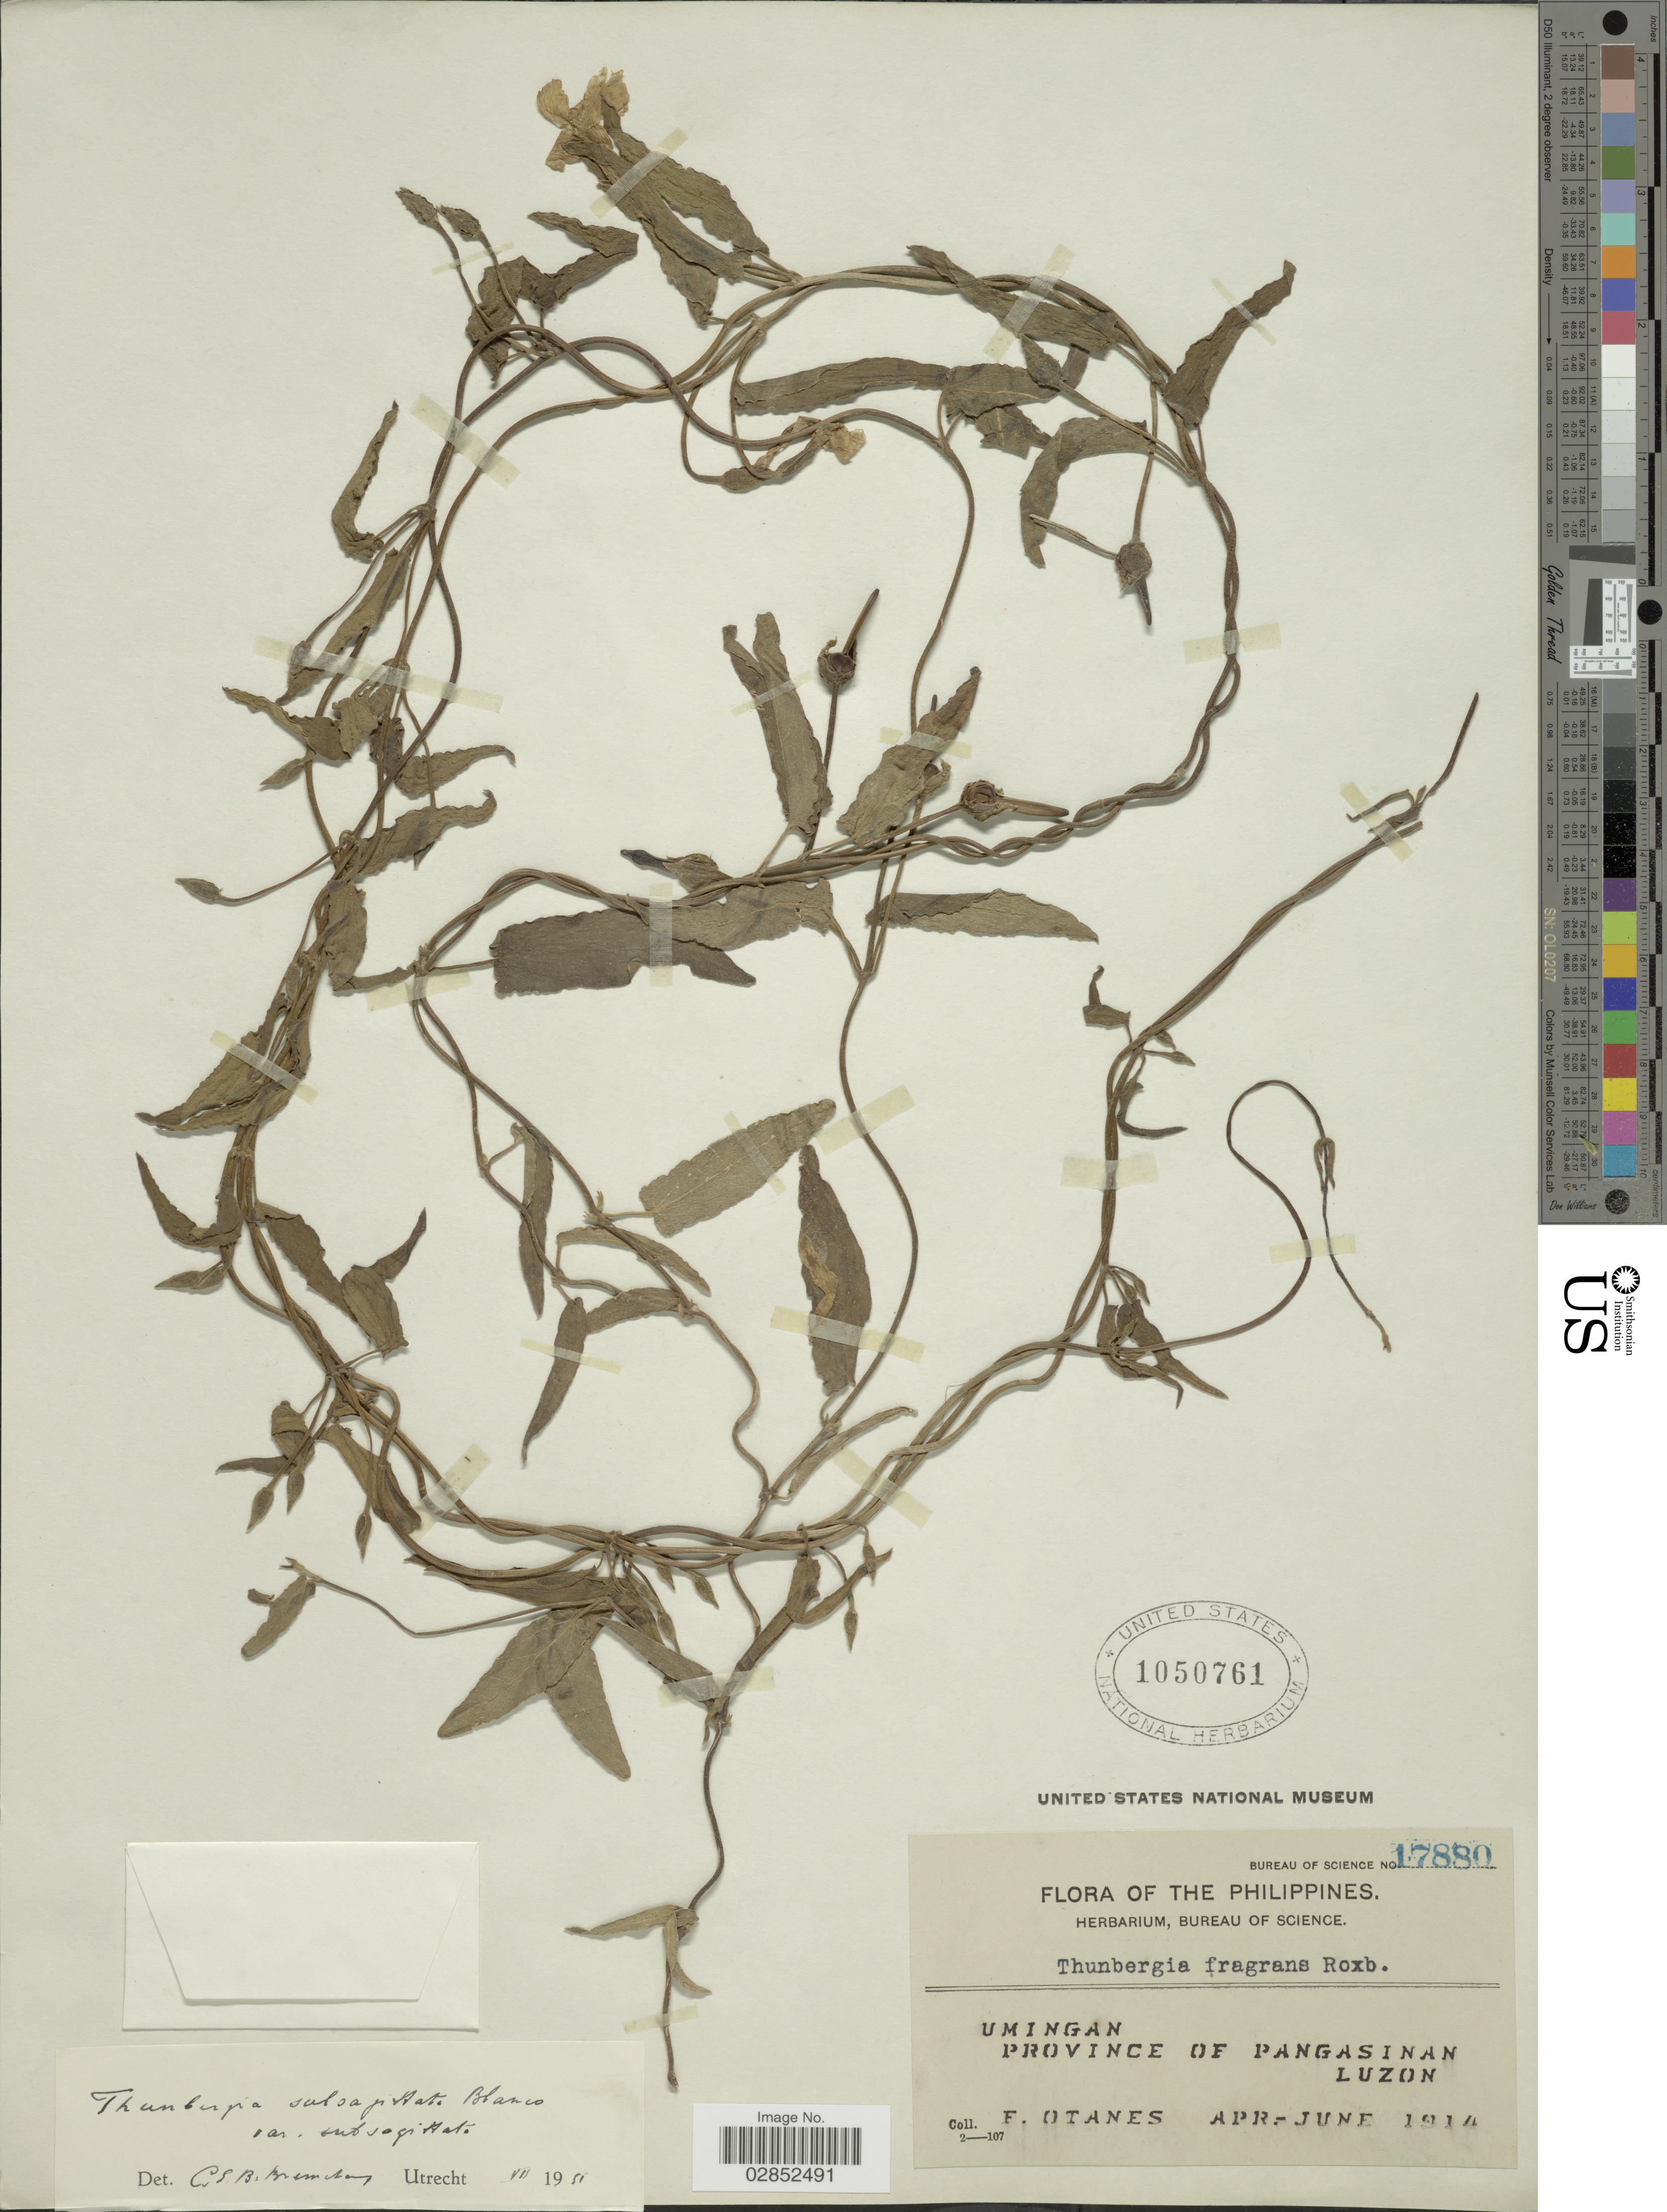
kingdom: Plantae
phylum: Tracheophyta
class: Magnoliopsida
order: Lamiales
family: Acanthaceae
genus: Thunbergia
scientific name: Thunbergia subsagittata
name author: Blanco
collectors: F. Q. Otanes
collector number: Bureau of Science 17880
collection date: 1914-04/1914-06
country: Philippines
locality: Umingan, Province of Pangasinan, Luzon.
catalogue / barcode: US 1050761